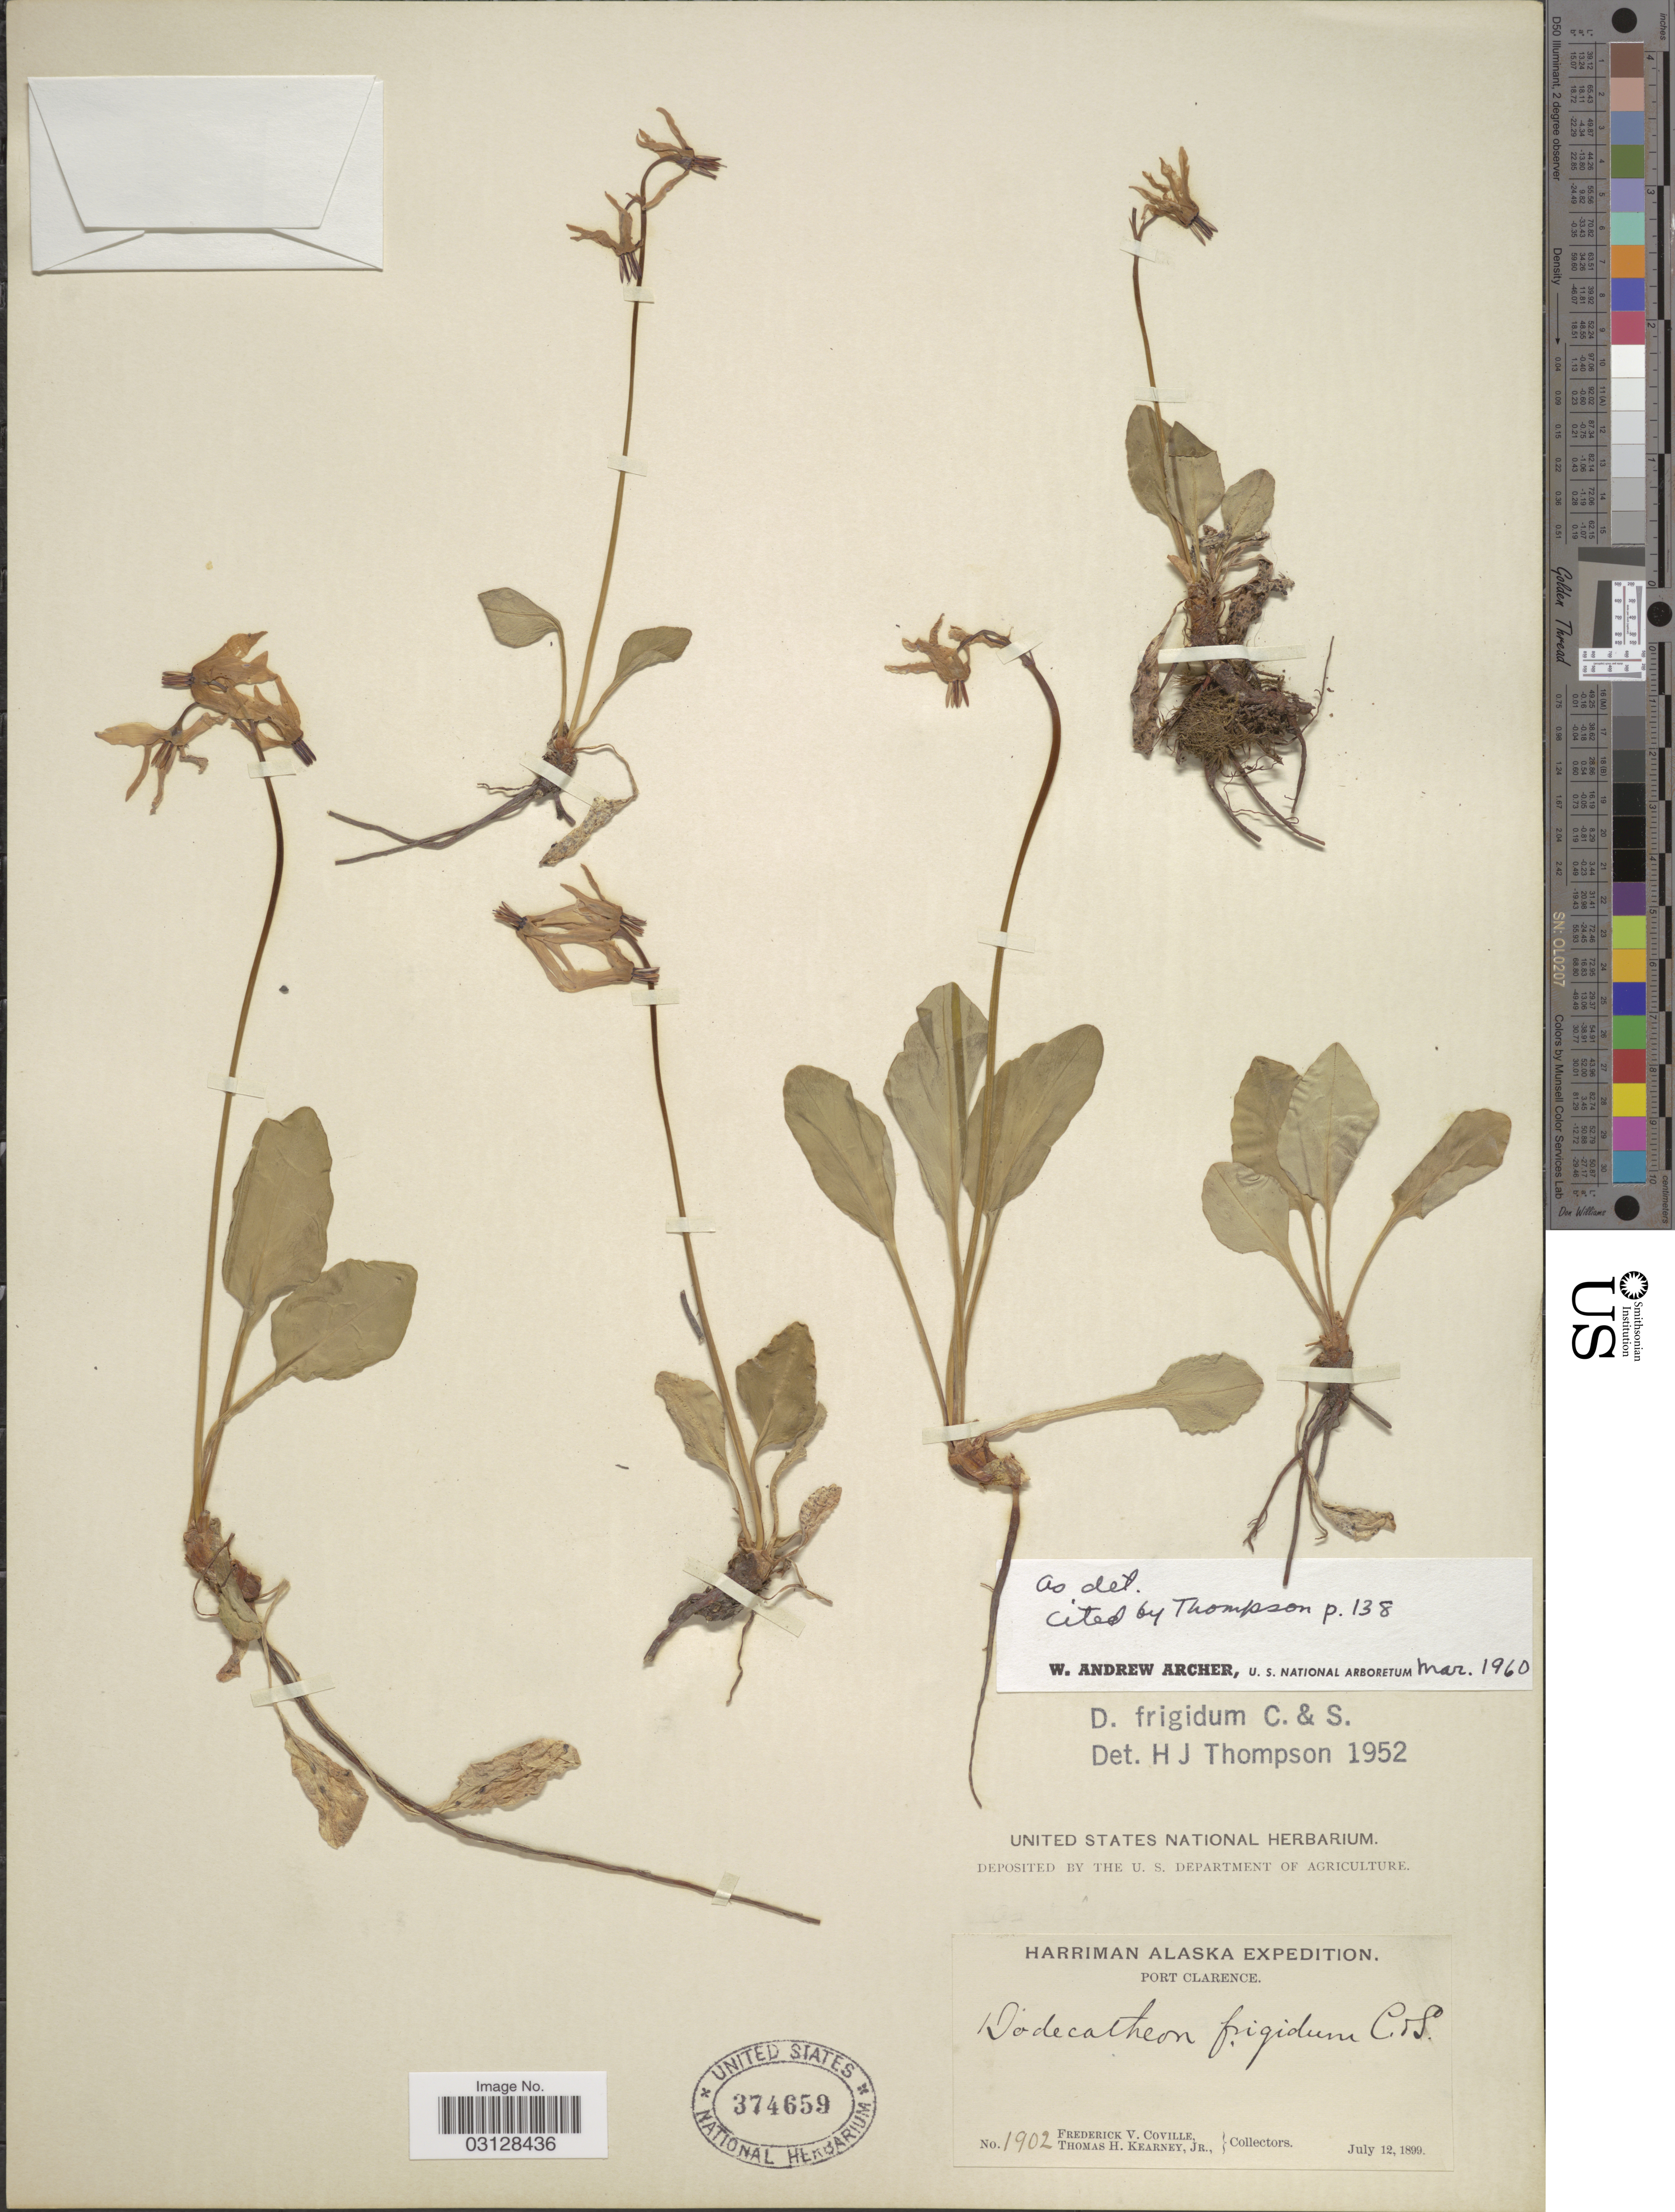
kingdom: Plantae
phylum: Tracheophyta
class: Magnoliopsida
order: Ericales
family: Primulaceae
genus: Dodecatheon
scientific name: Dodecatheon frigidum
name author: Cham. & Schltdl.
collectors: F. V. Coville & T. H. Kearney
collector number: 1902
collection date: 1899-07-12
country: United States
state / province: Alaska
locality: Port Clarence.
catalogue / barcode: US 374659